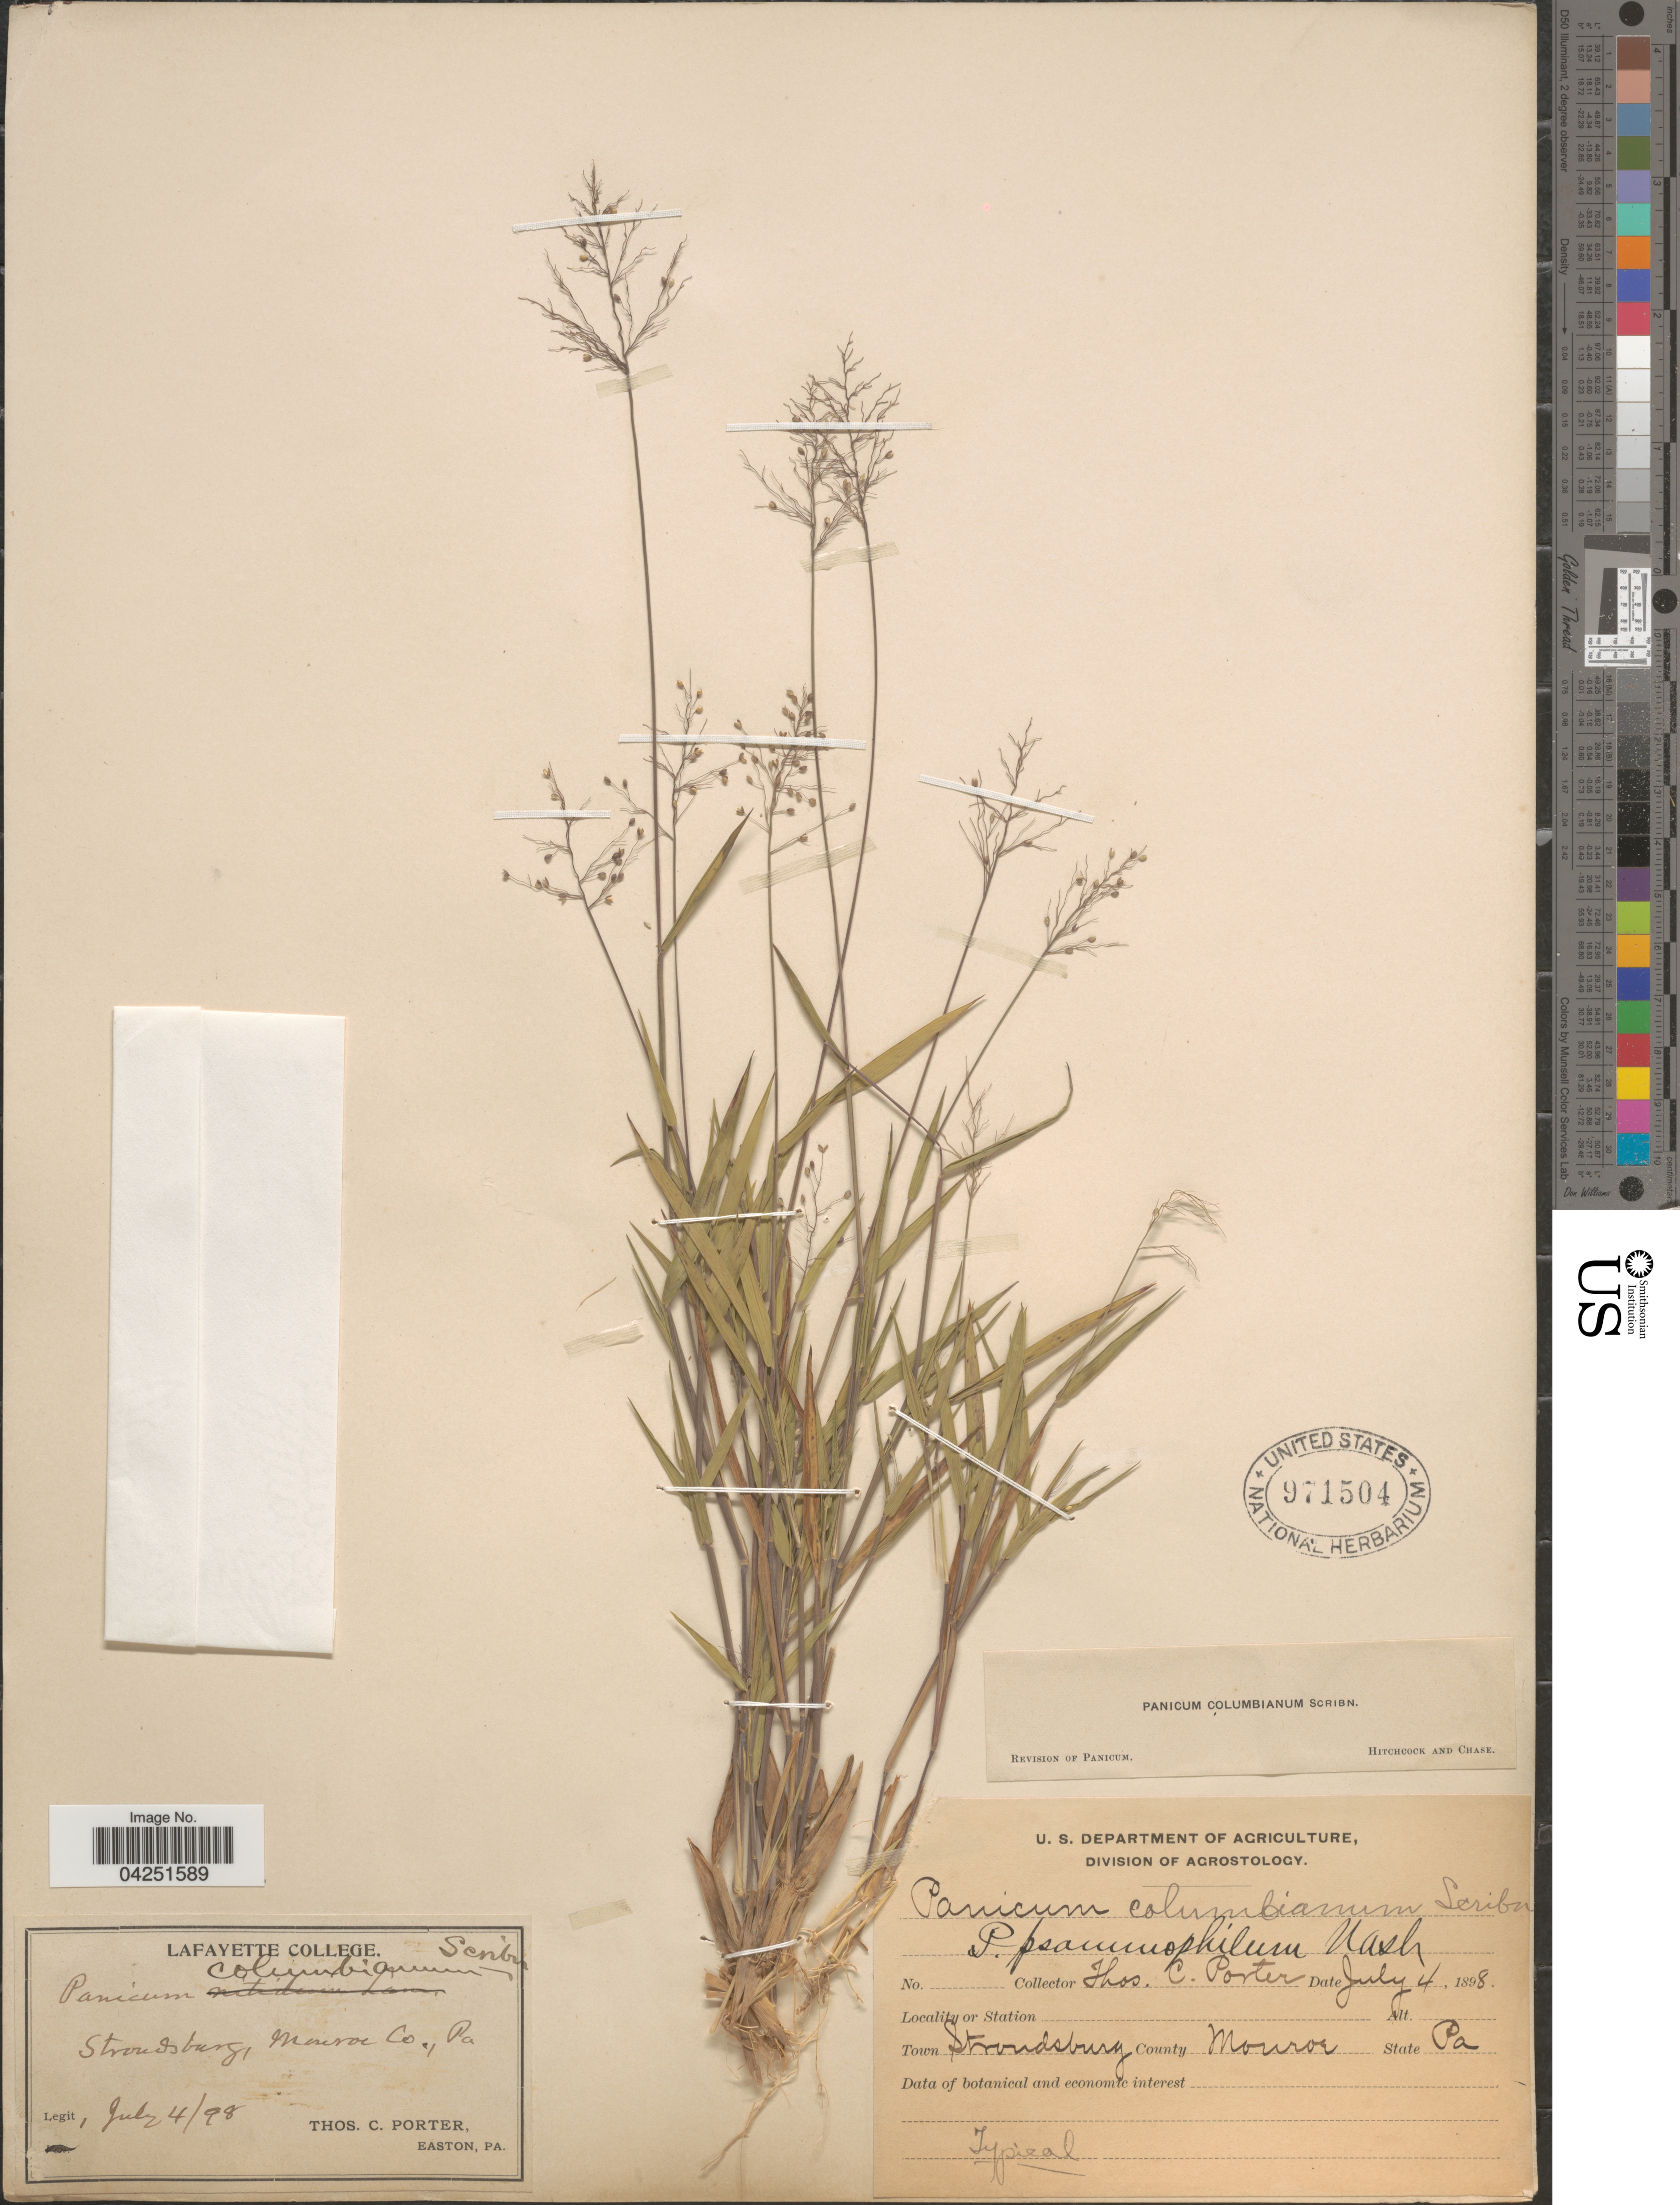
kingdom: Plantae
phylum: Tracheophyta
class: Liliopsida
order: Poales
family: Poaceae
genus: Dichanthelium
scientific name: Dichanthelium acuminatum var. acuminatum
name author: (Sw.) Gould & C.A. Clark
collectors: T. Porter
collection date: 1898-07-04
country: United States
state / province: Pennsylvania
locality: Town Stroudsburg. County Monroe.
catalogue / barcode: US 971504